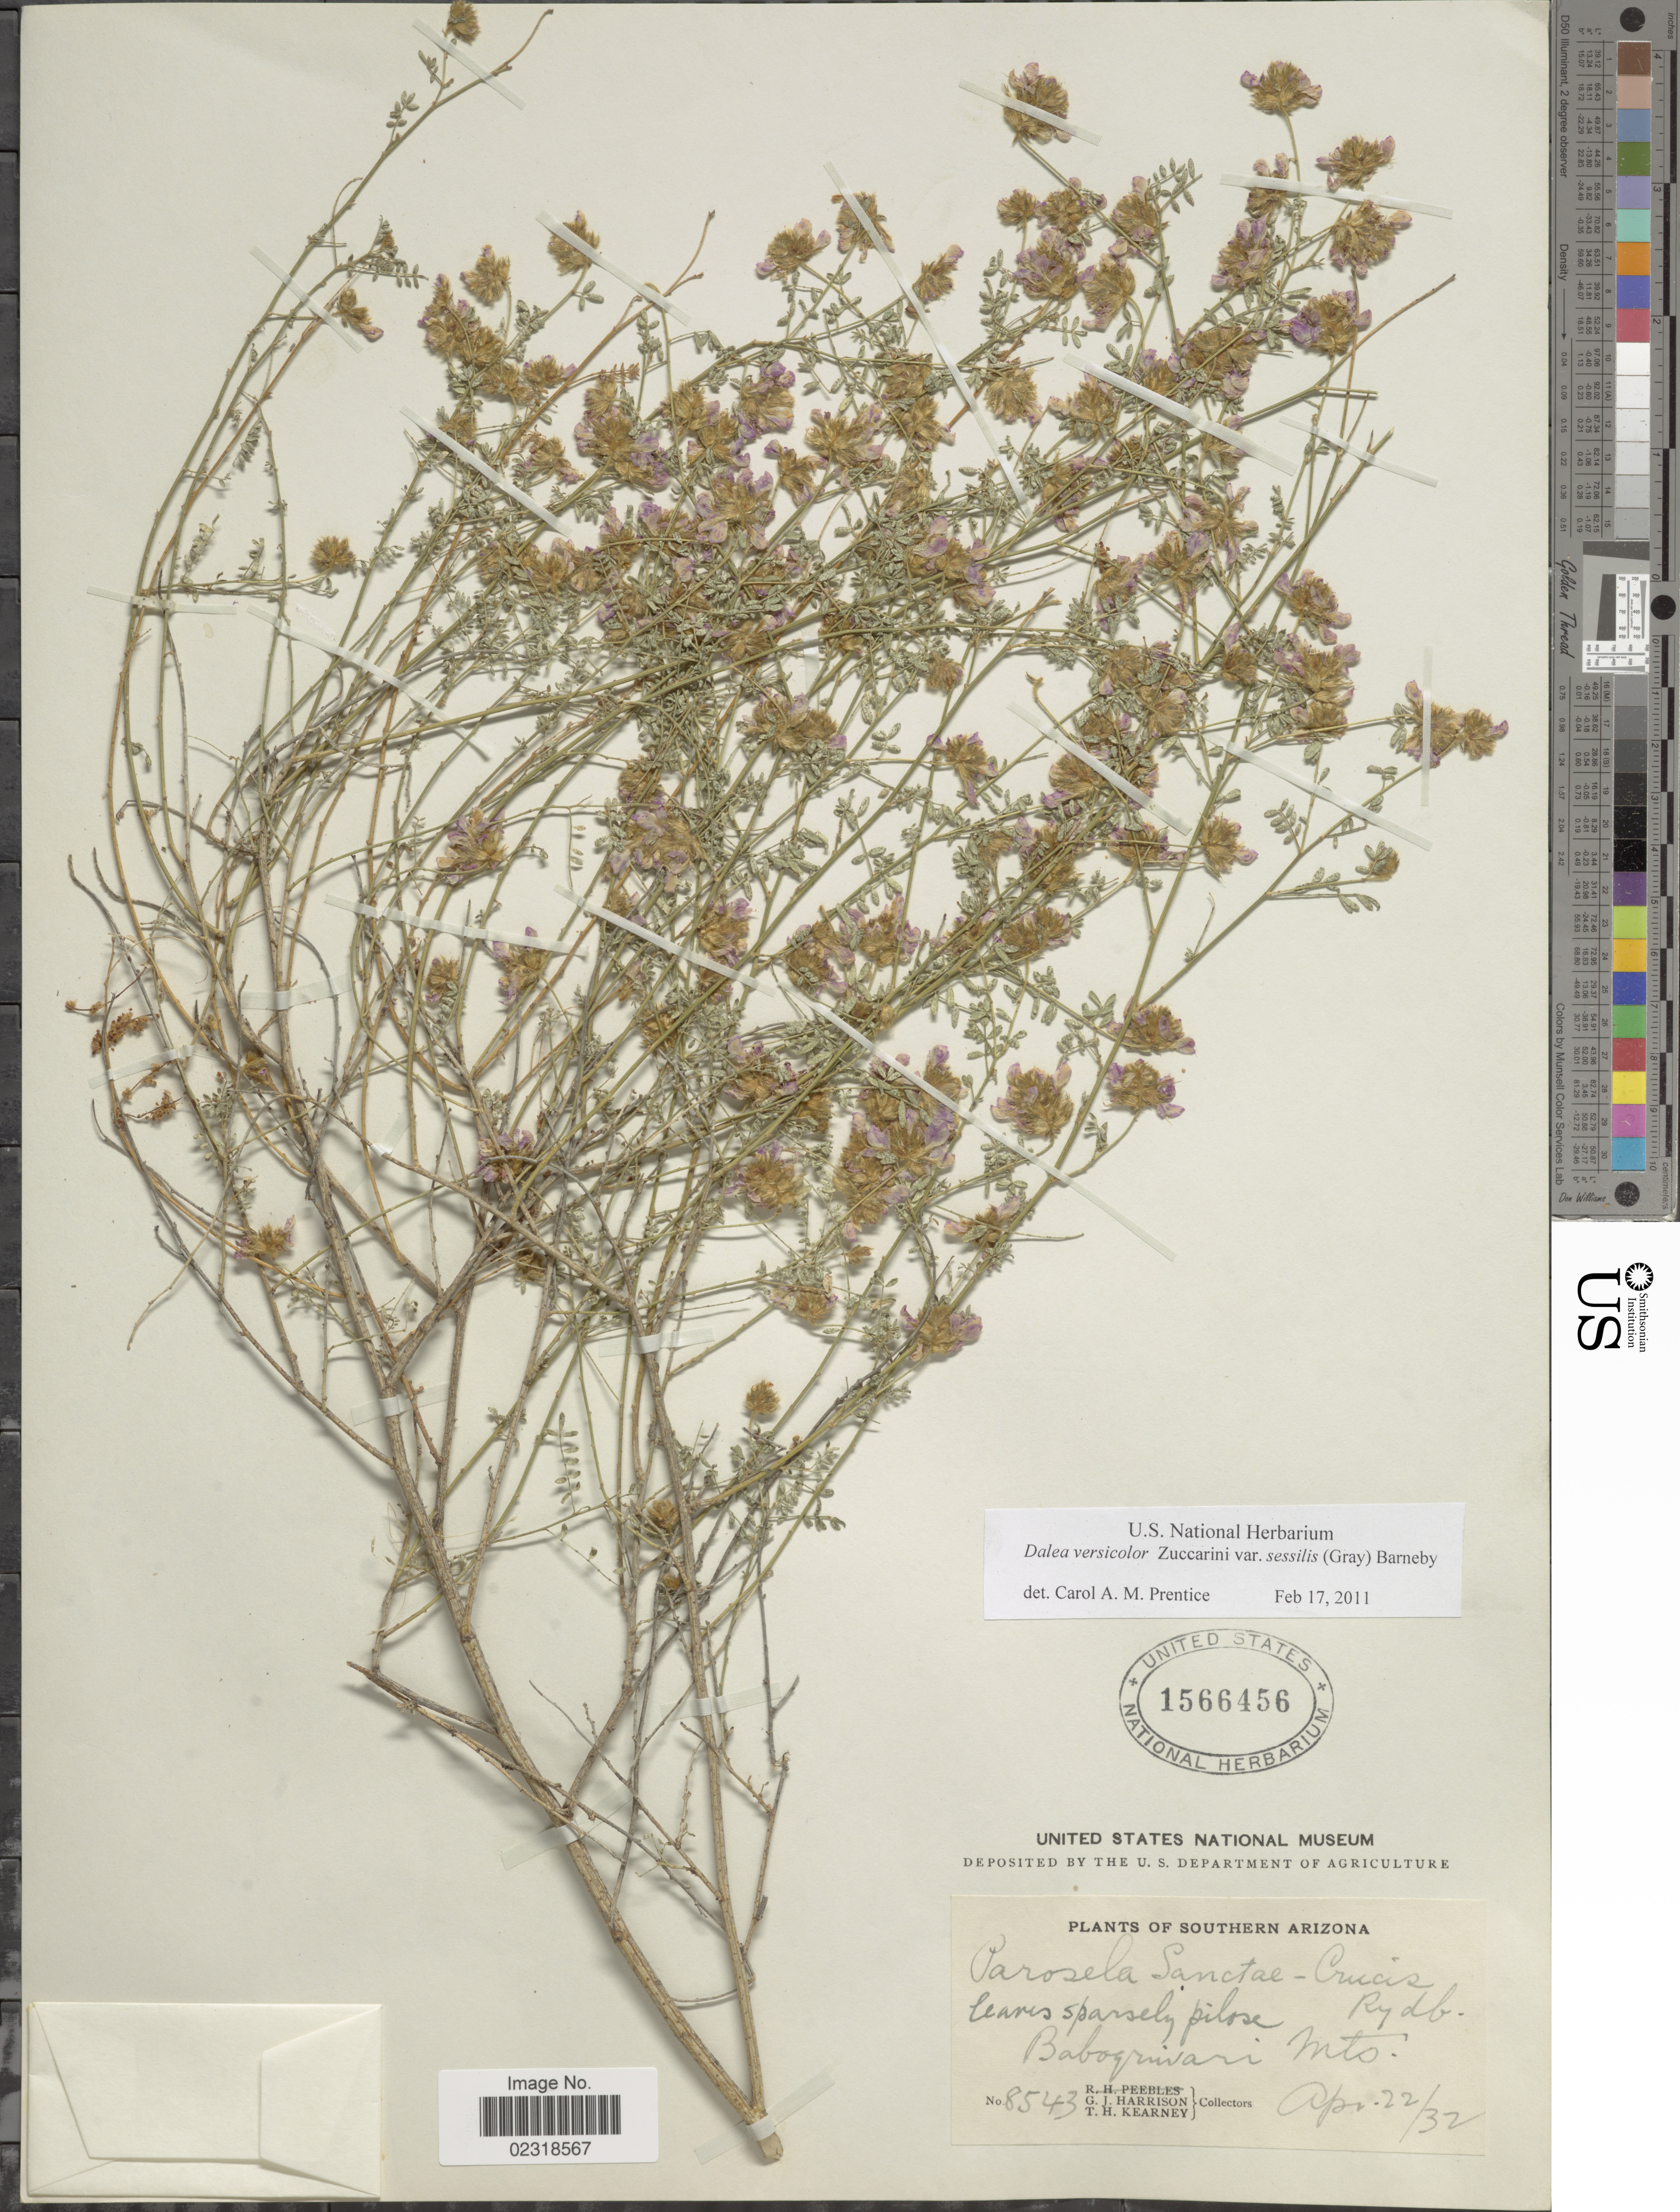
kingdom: Plantae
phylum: Tracheophyta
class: Magnoliopsida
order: Fabales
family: Fabaceae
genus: Dalea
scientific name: Dalea versicolor var. sessilis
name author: Zucc.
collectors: G. J. Harrison & T. H. Kearney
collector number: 8543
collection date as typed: Transcribed d/m/y: 22/4/32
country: United States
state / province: Arizona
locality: Southern Arizona, Baboquvari Mts.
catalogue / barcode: US 1566456